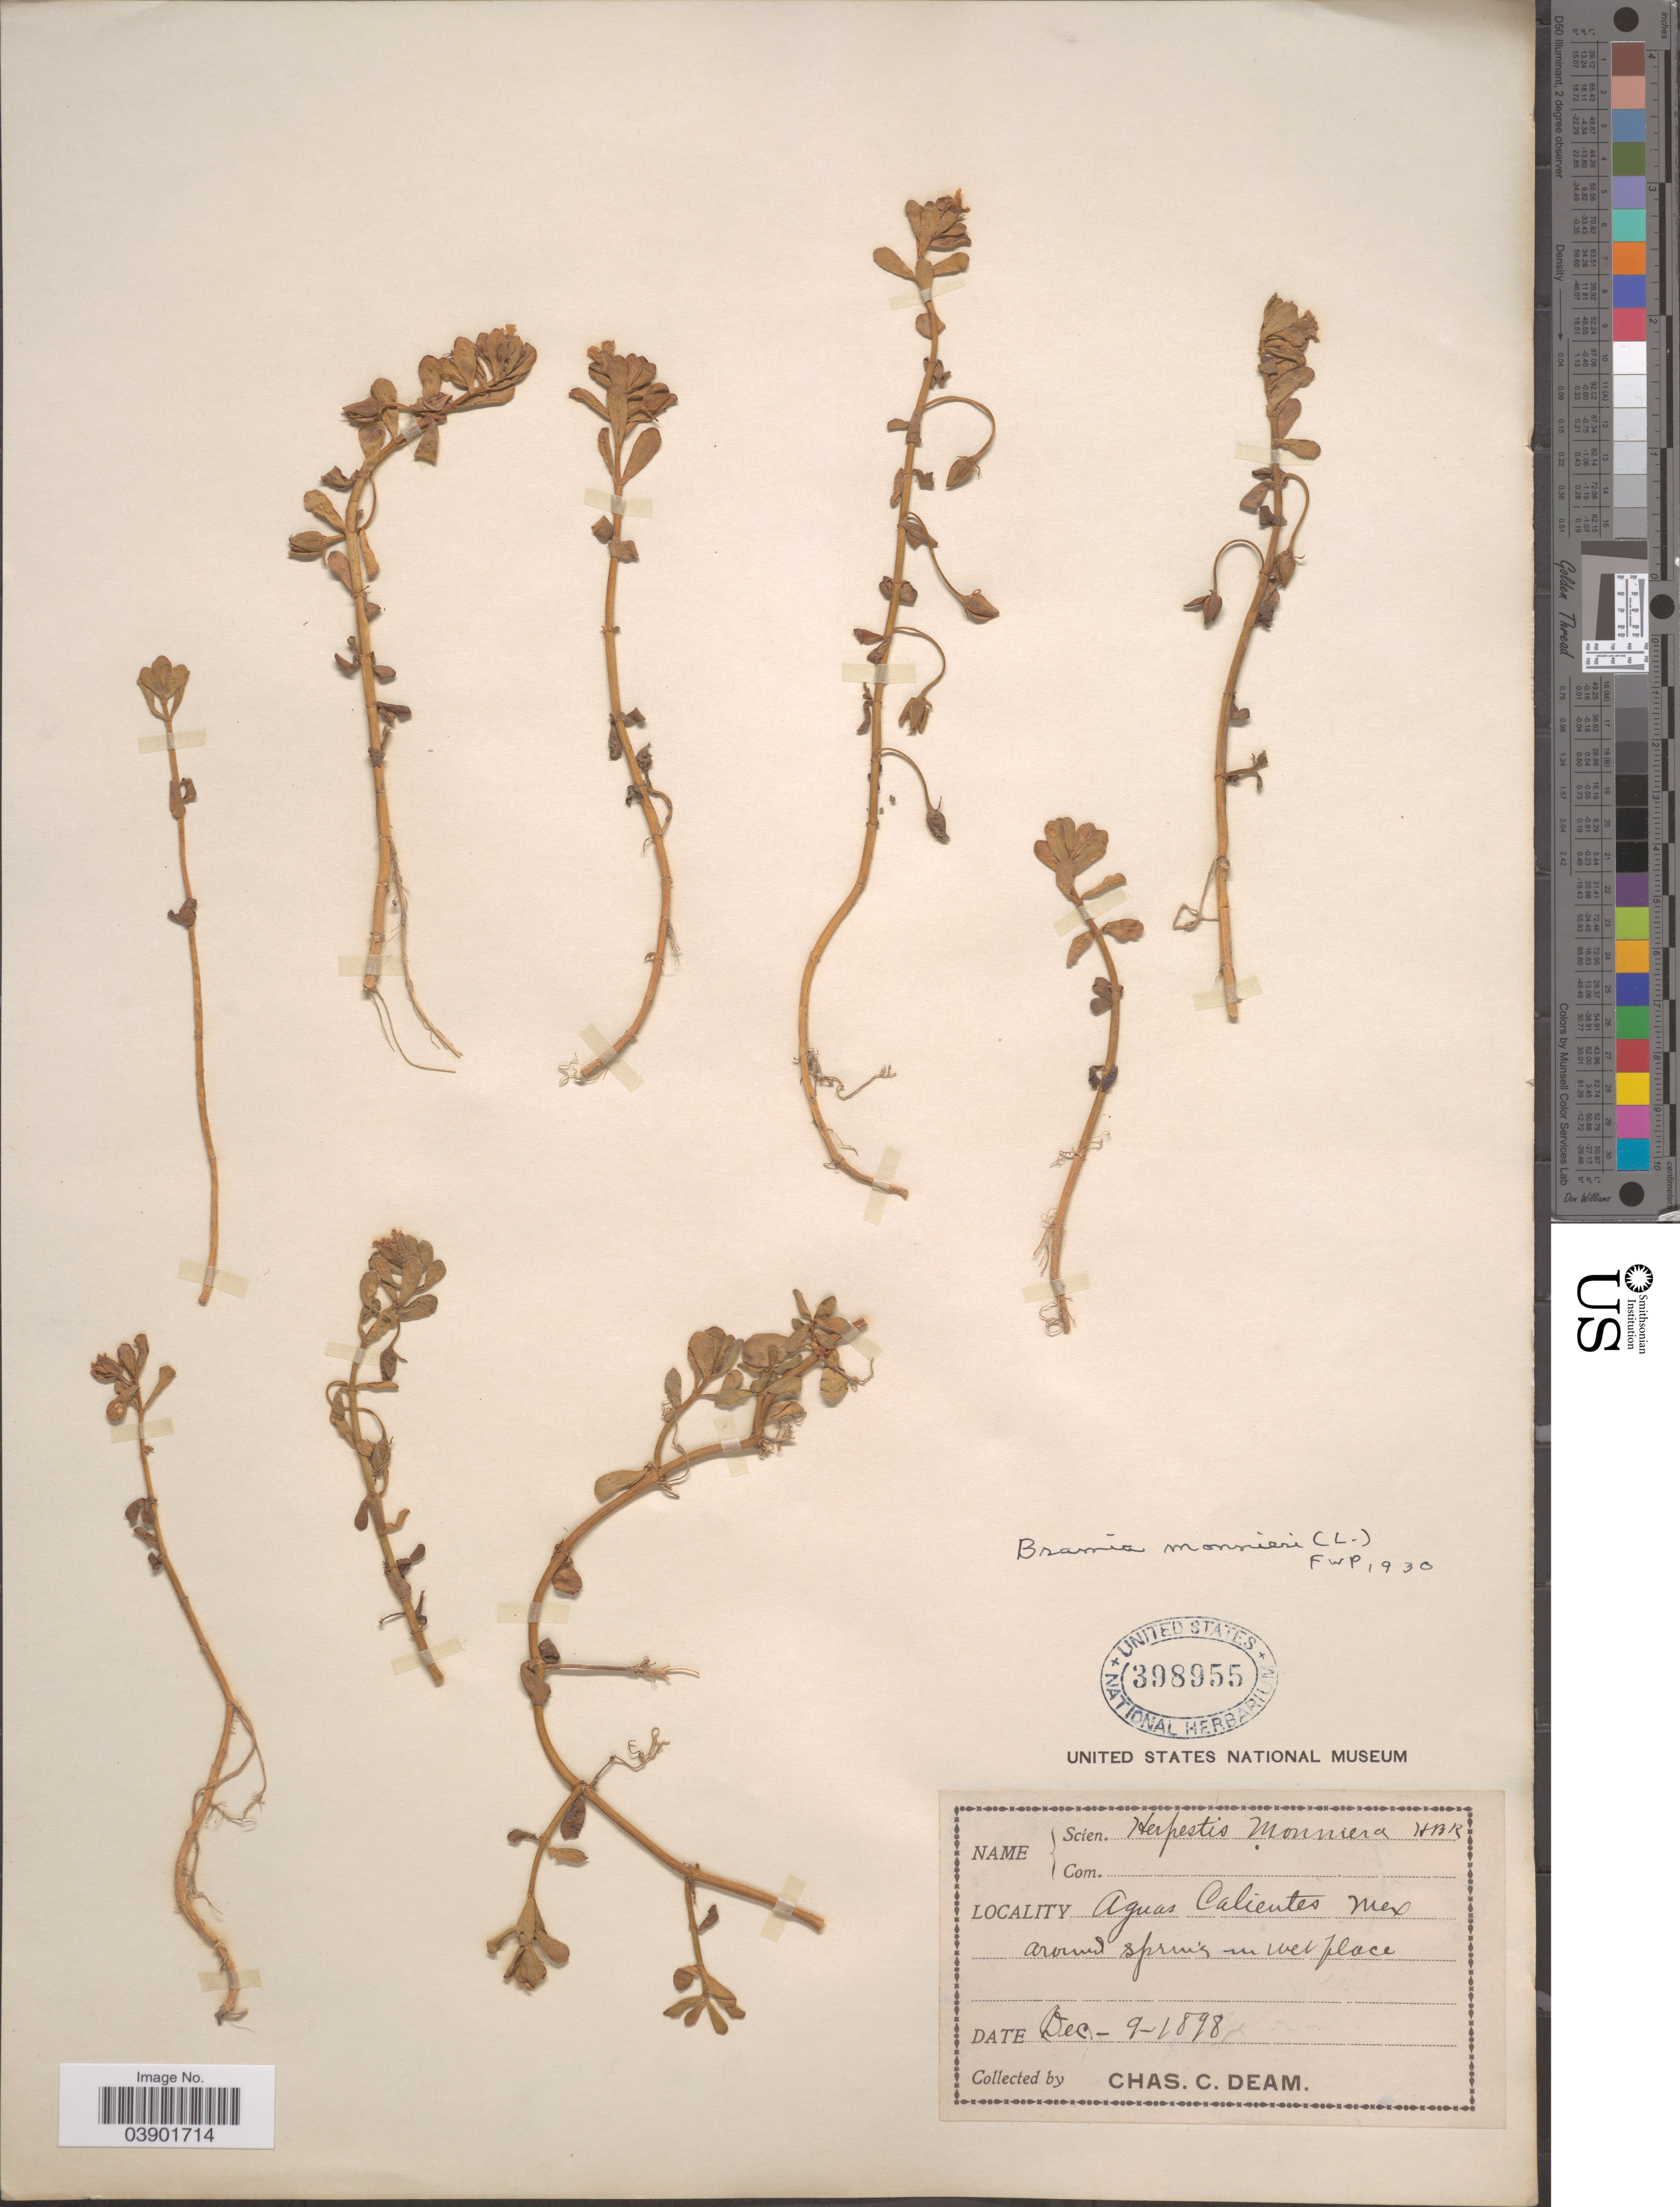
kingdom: Plantae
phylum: Tracheophyta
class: Magnoliopsida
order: Lamiales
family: Plantaginaceae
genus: Bacopa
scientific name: Bacopa monnieri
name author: (L.) Pennell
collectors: C. C. Deam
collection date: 1898-12-09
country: Mexico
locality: Aguas Calientes.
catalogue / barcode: US 398955